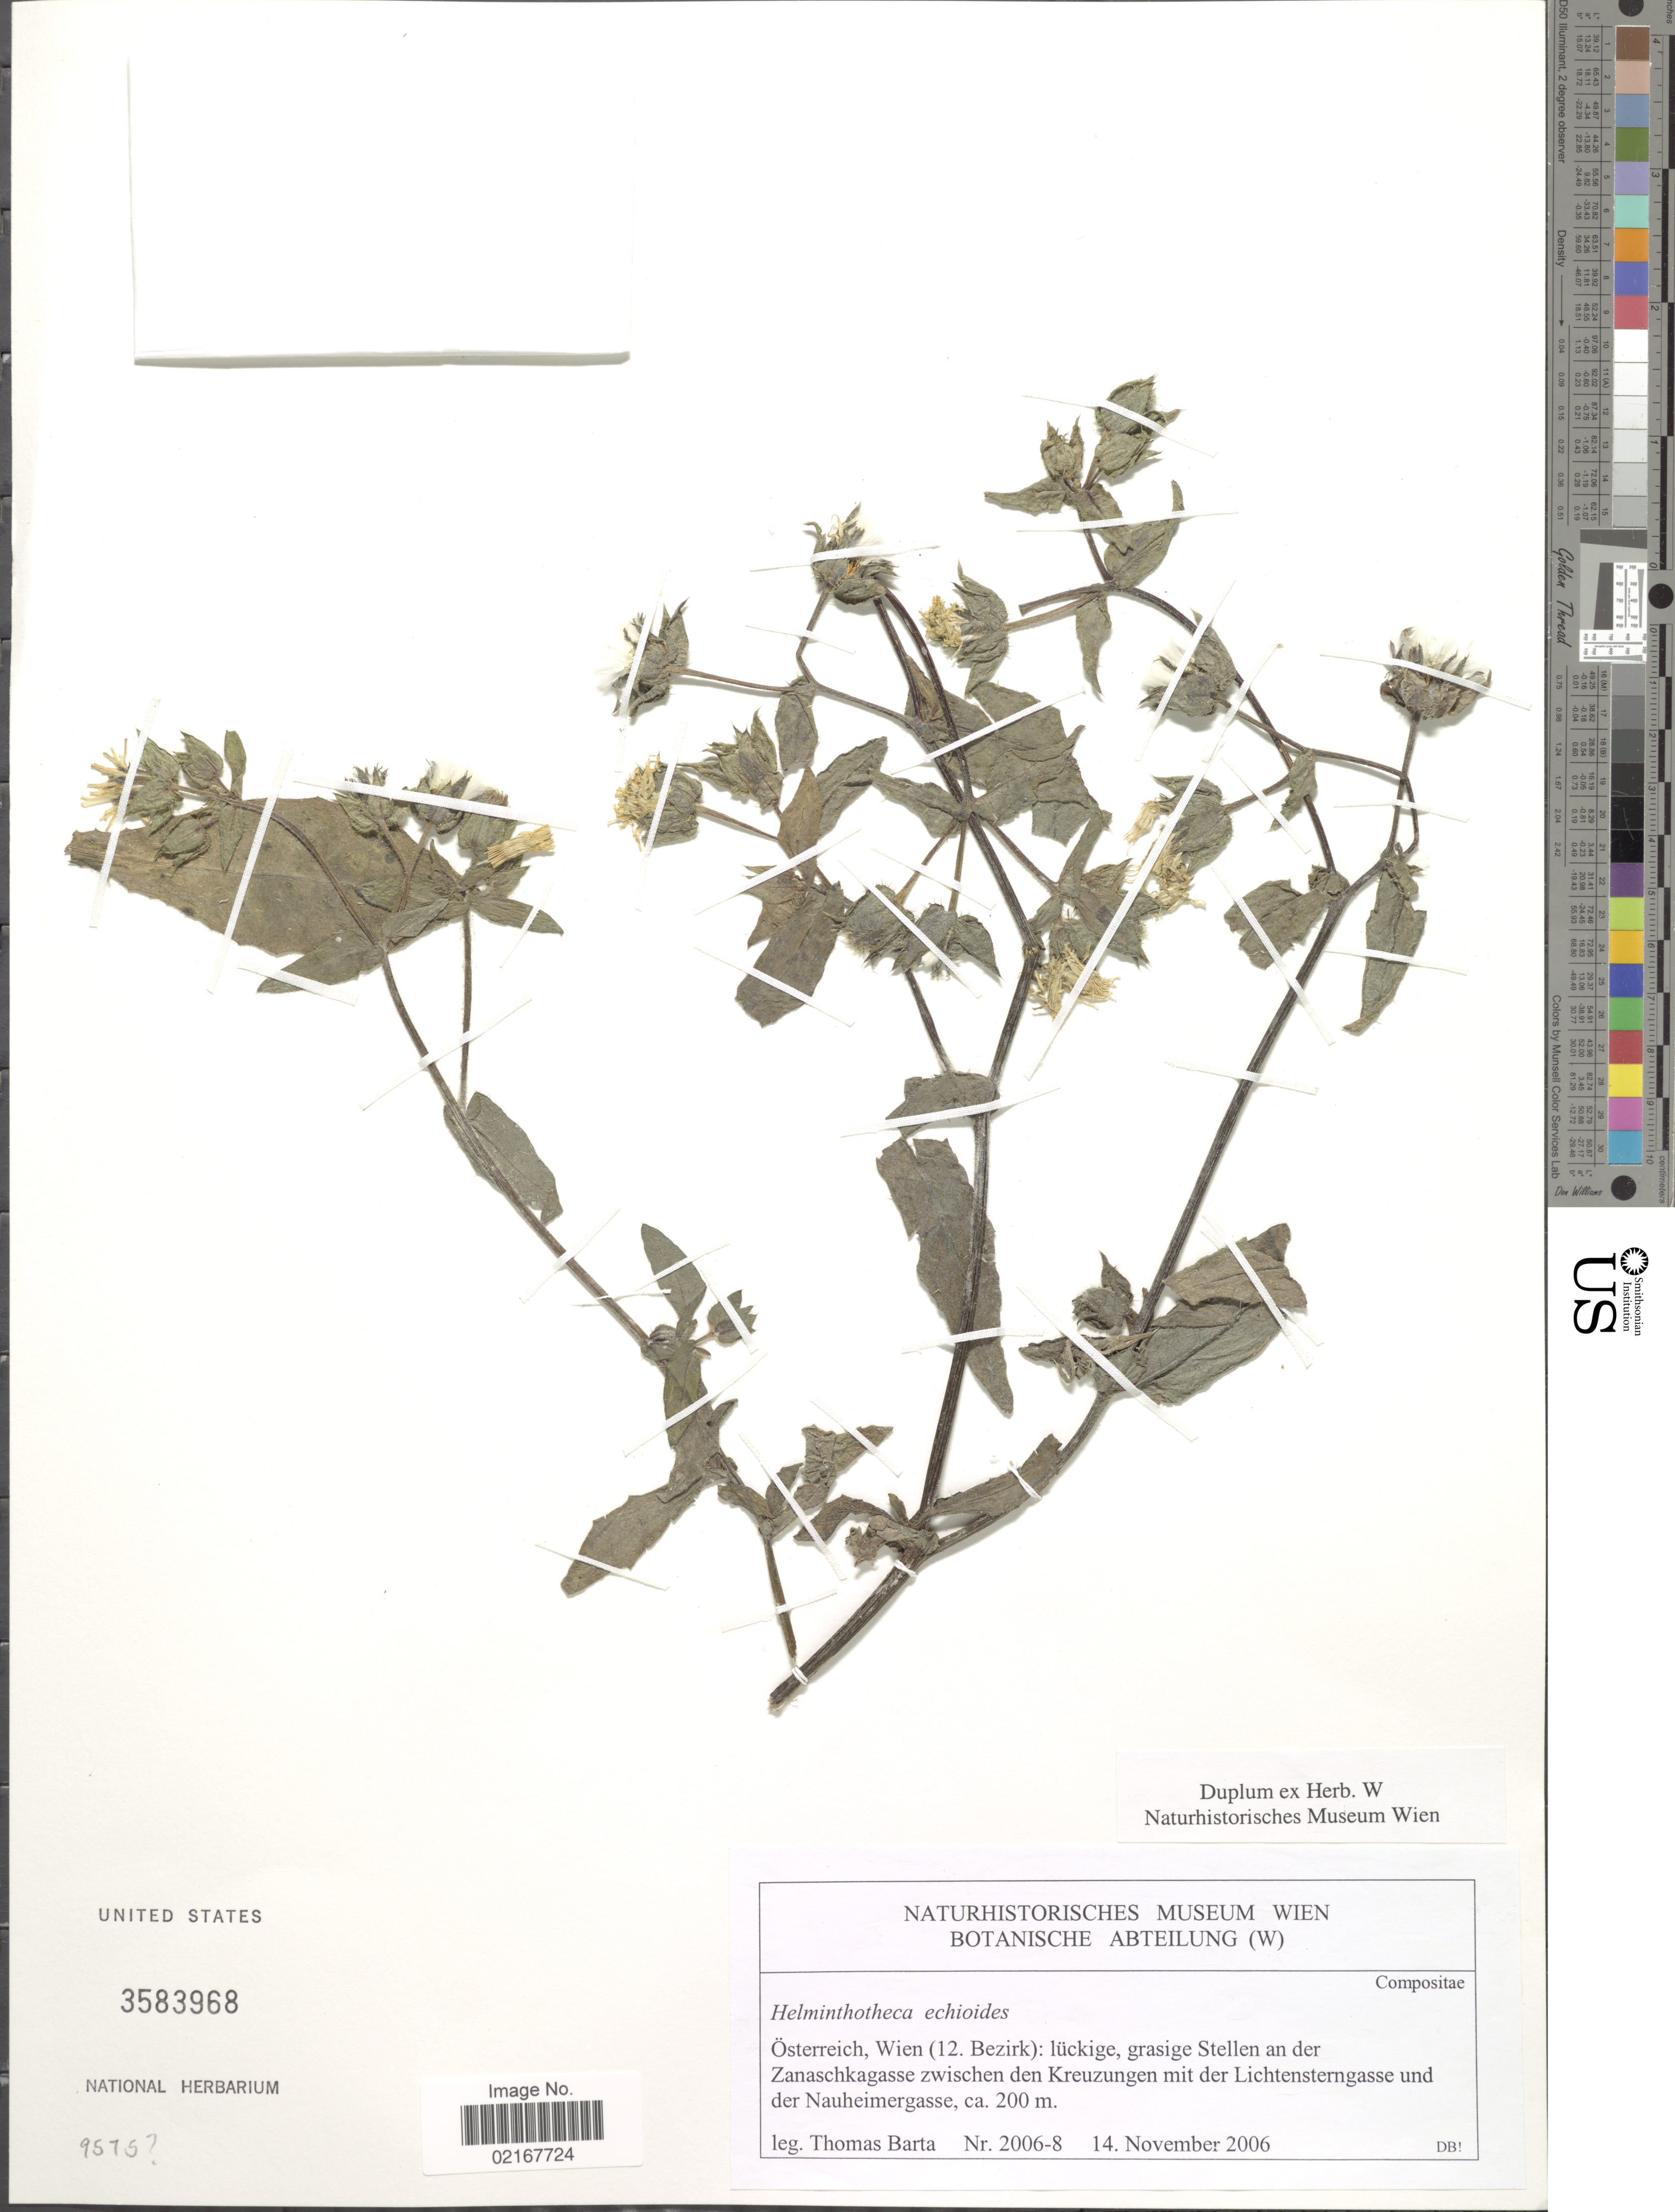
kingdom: Plantae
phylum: Tracheophyta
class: Magnoliopsida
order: Asterales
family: Asteraceae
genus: Helminthotheca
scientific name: Helminthotheca echioides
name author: (L.) Holub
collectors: T. Barta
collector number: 2006-8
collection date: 2006-11-14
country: Austria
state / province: Wien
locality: Osterreich, Wien (12 Bezirk), grasige Stellen an der Zanaschkagasse zwischen den Kreuzungen mit der Lichtensterngasse und der Nauheimergasse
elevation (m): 200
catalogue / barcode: US 3583968